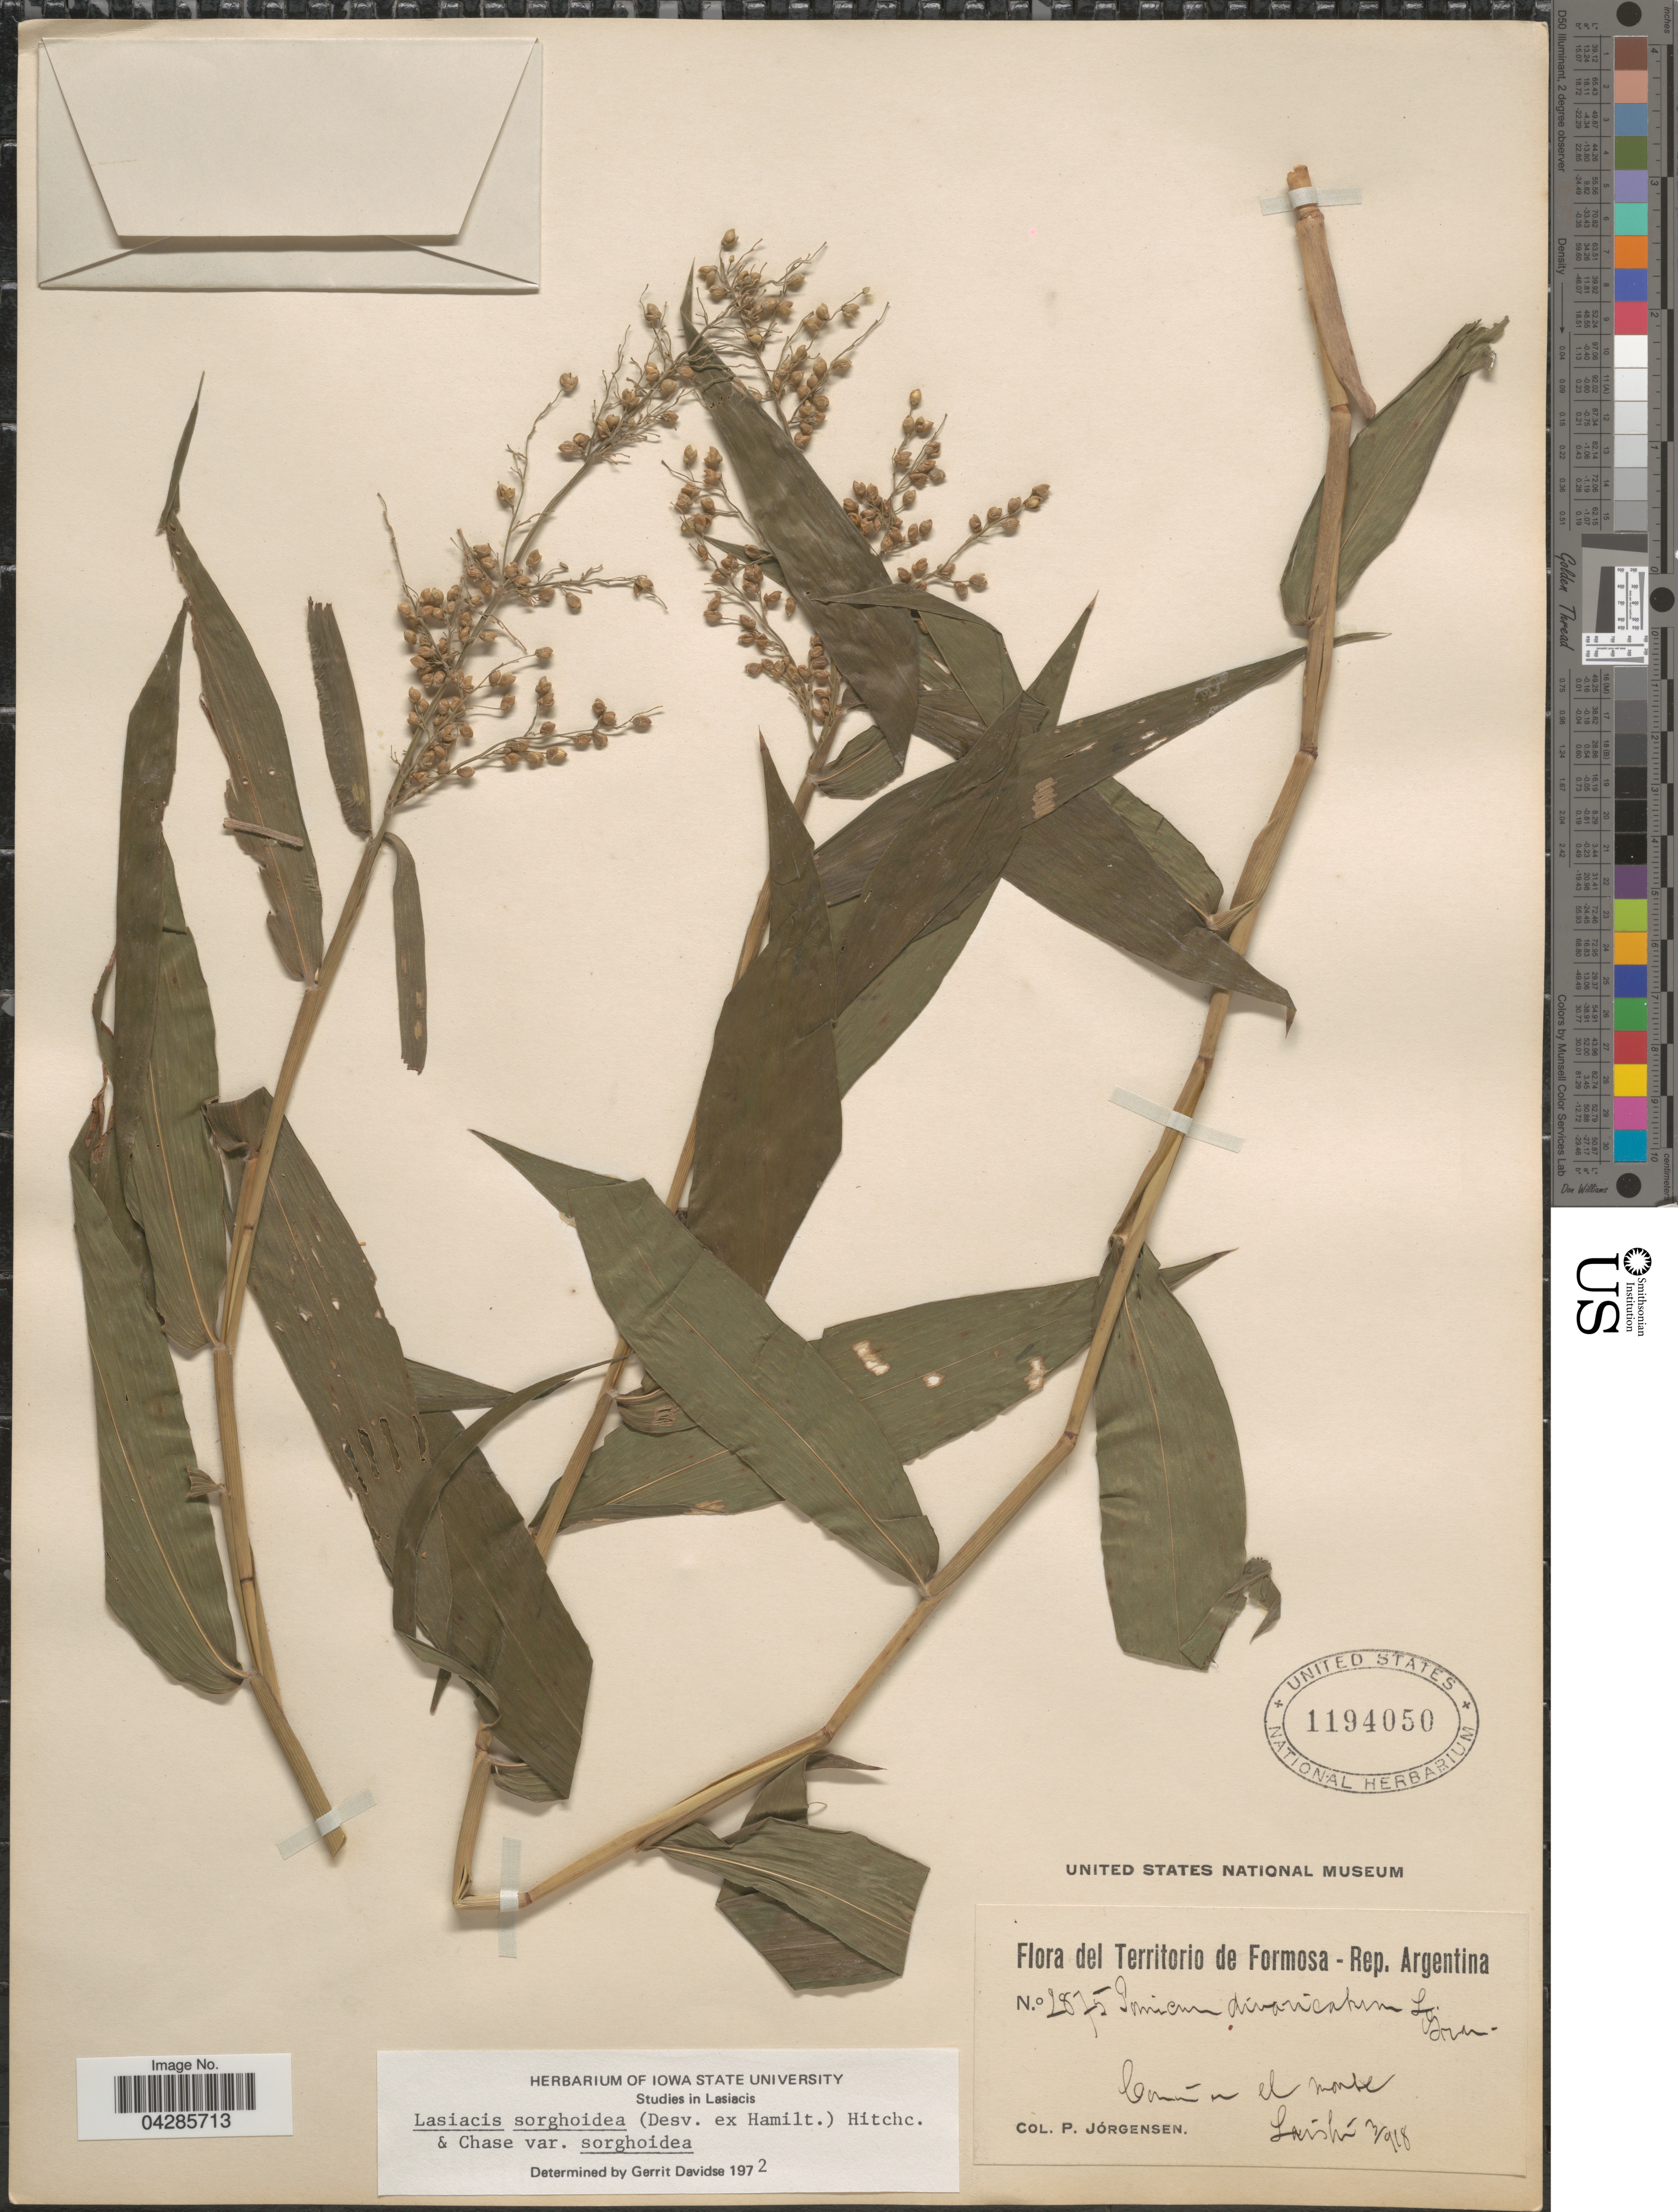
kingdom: Plantae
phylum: Tracheophyta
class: Liliopsida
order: Poales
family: Poaceae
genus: Lasiacis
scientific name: Lasiacis sorghoidea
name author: (Desv. ex Ham.) Hitchc. & Chase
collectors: P. Jörgensen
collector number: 2875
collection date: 1918-03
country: Argentina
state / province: Formosa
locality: Rep. Argentina. Cañon en el monte. Laishí.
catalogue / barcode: US 1194050